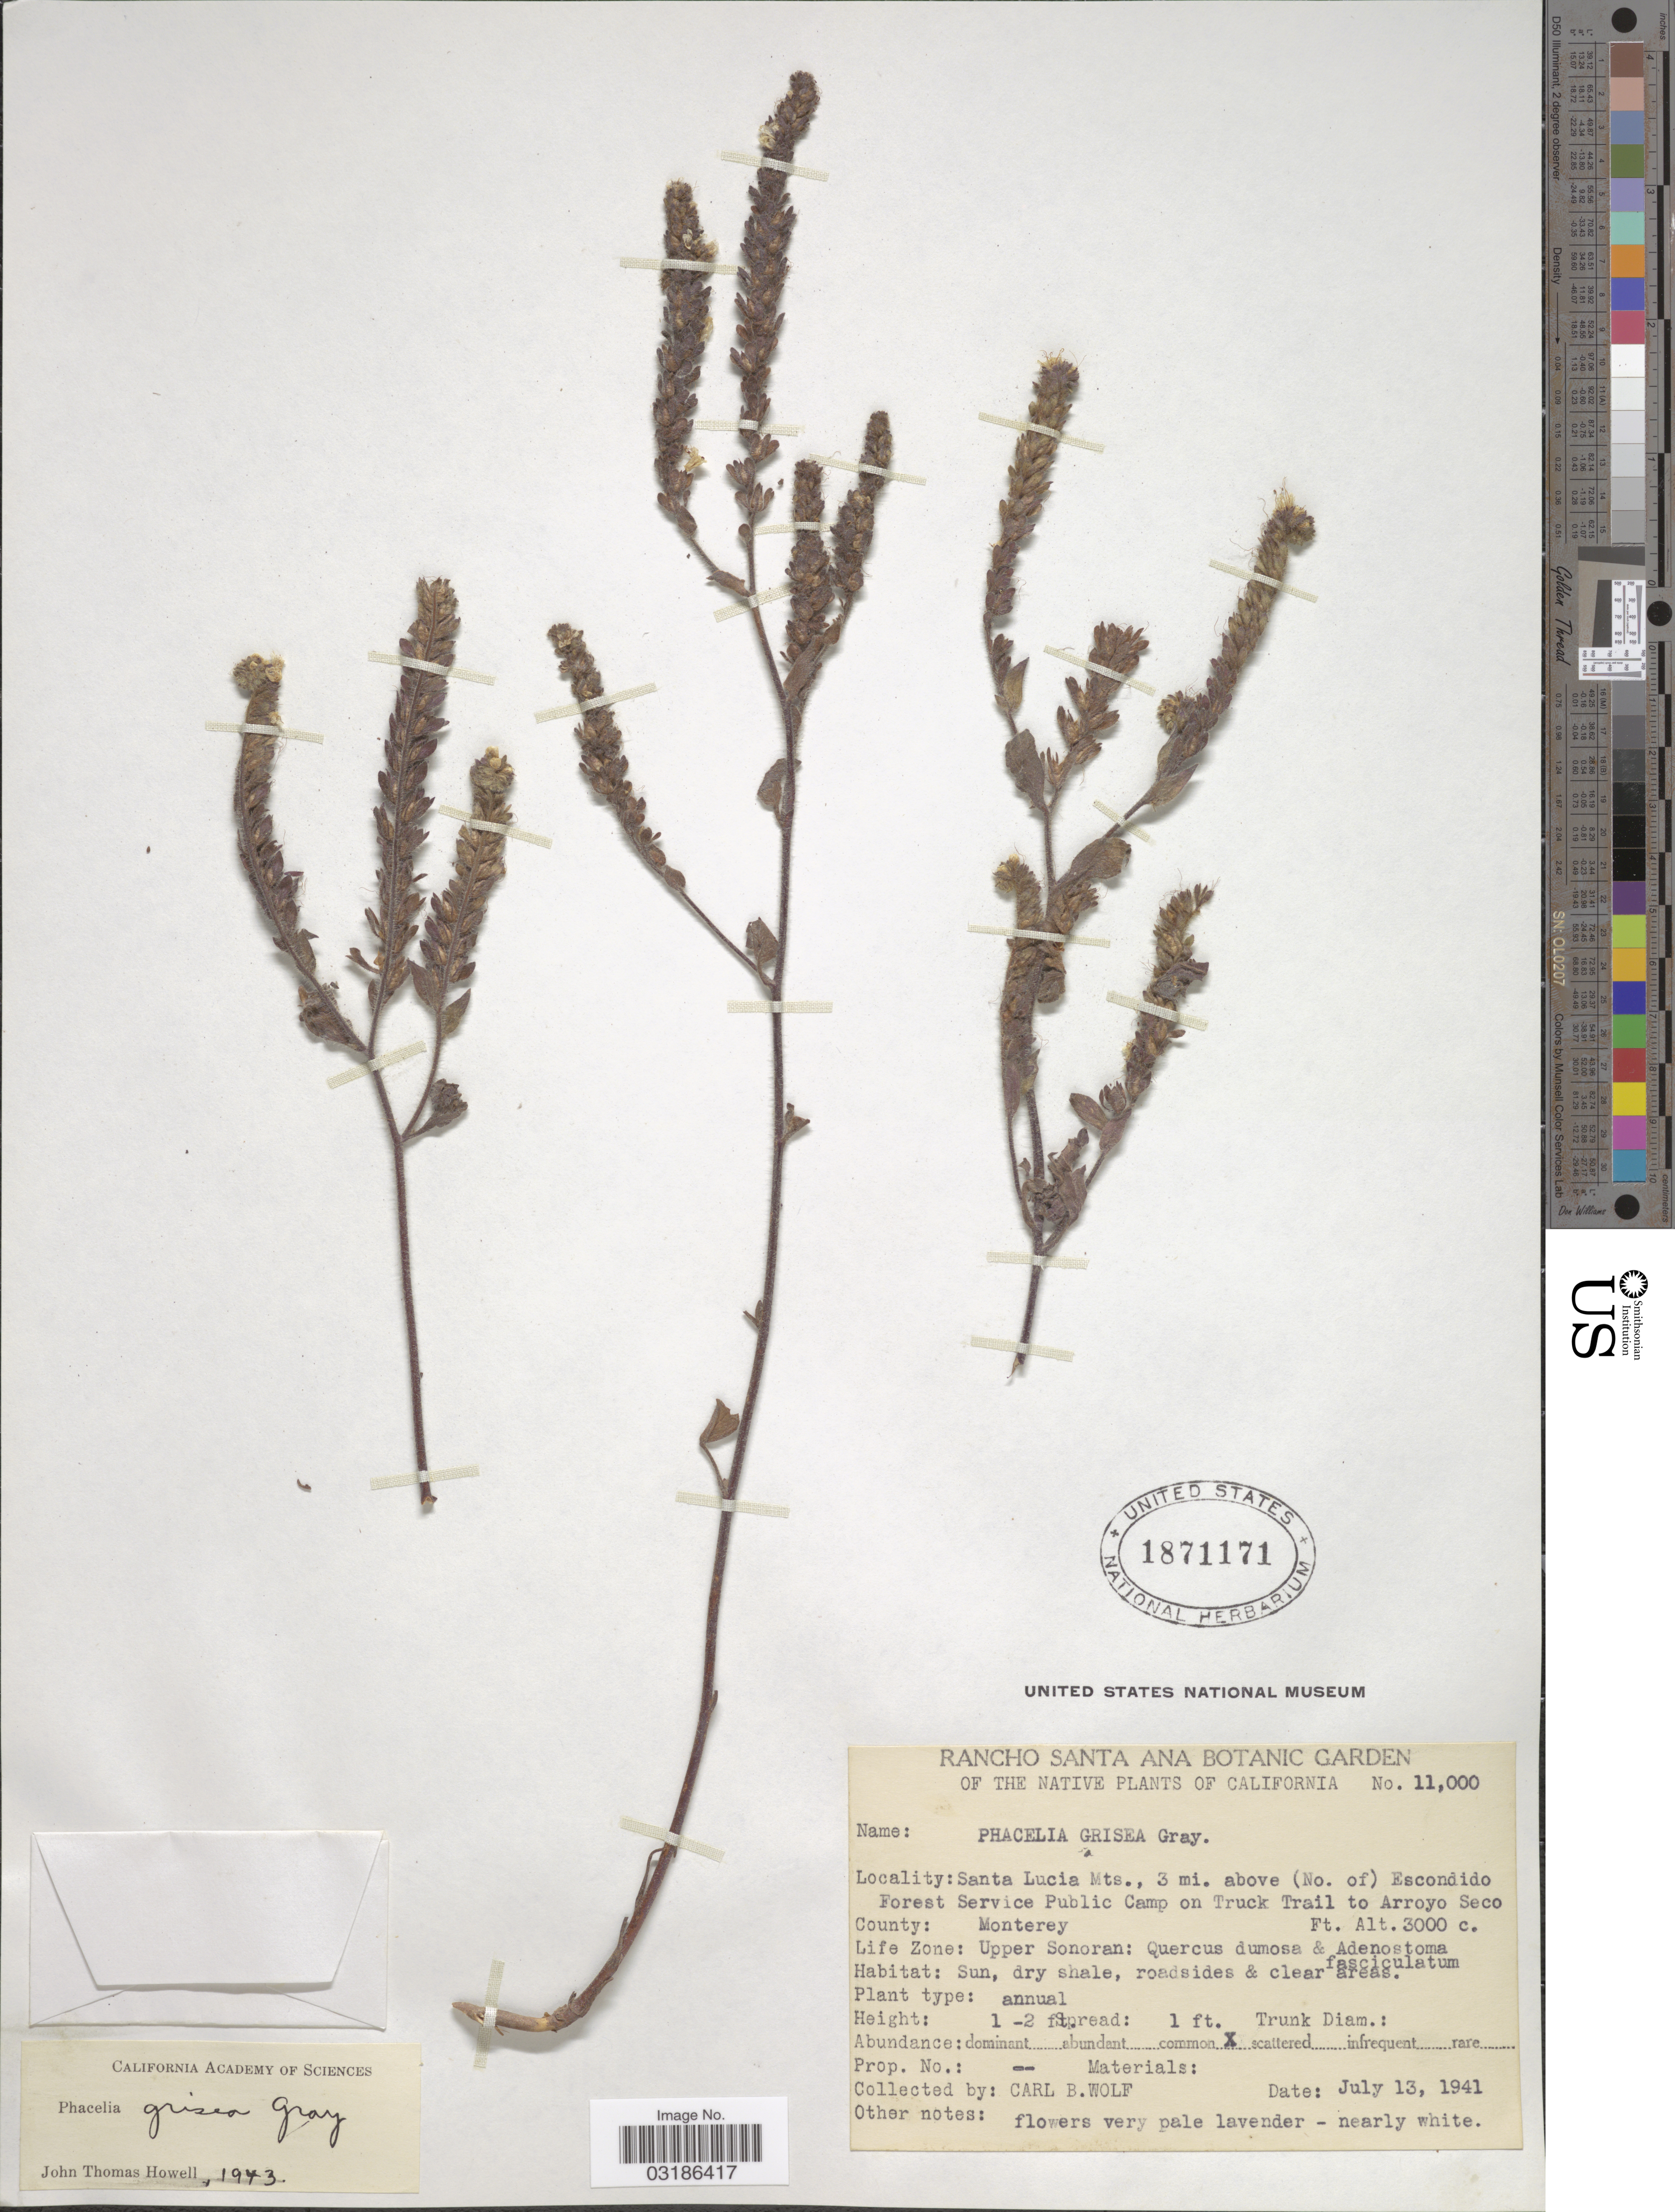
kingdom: Plantae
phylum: Tracheophyta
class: Magnoliopsida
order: Boraginales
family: Hydrophyllaceae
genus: Phacelia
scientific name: Phacelia grisea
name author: A. Gray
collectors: C. B. Wolf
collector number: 11000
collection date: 1941-07-13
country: United States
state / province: California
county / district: Monterey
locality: Native plants. Santa Lucia Mts., 3 mi. above (No. of) Escondido Forest Service Public Camp on Truck Trail to Arroyo Seco. County: Monterey. Life Zone: Upper Sonoran.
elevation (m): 914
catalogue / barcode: US 1871171